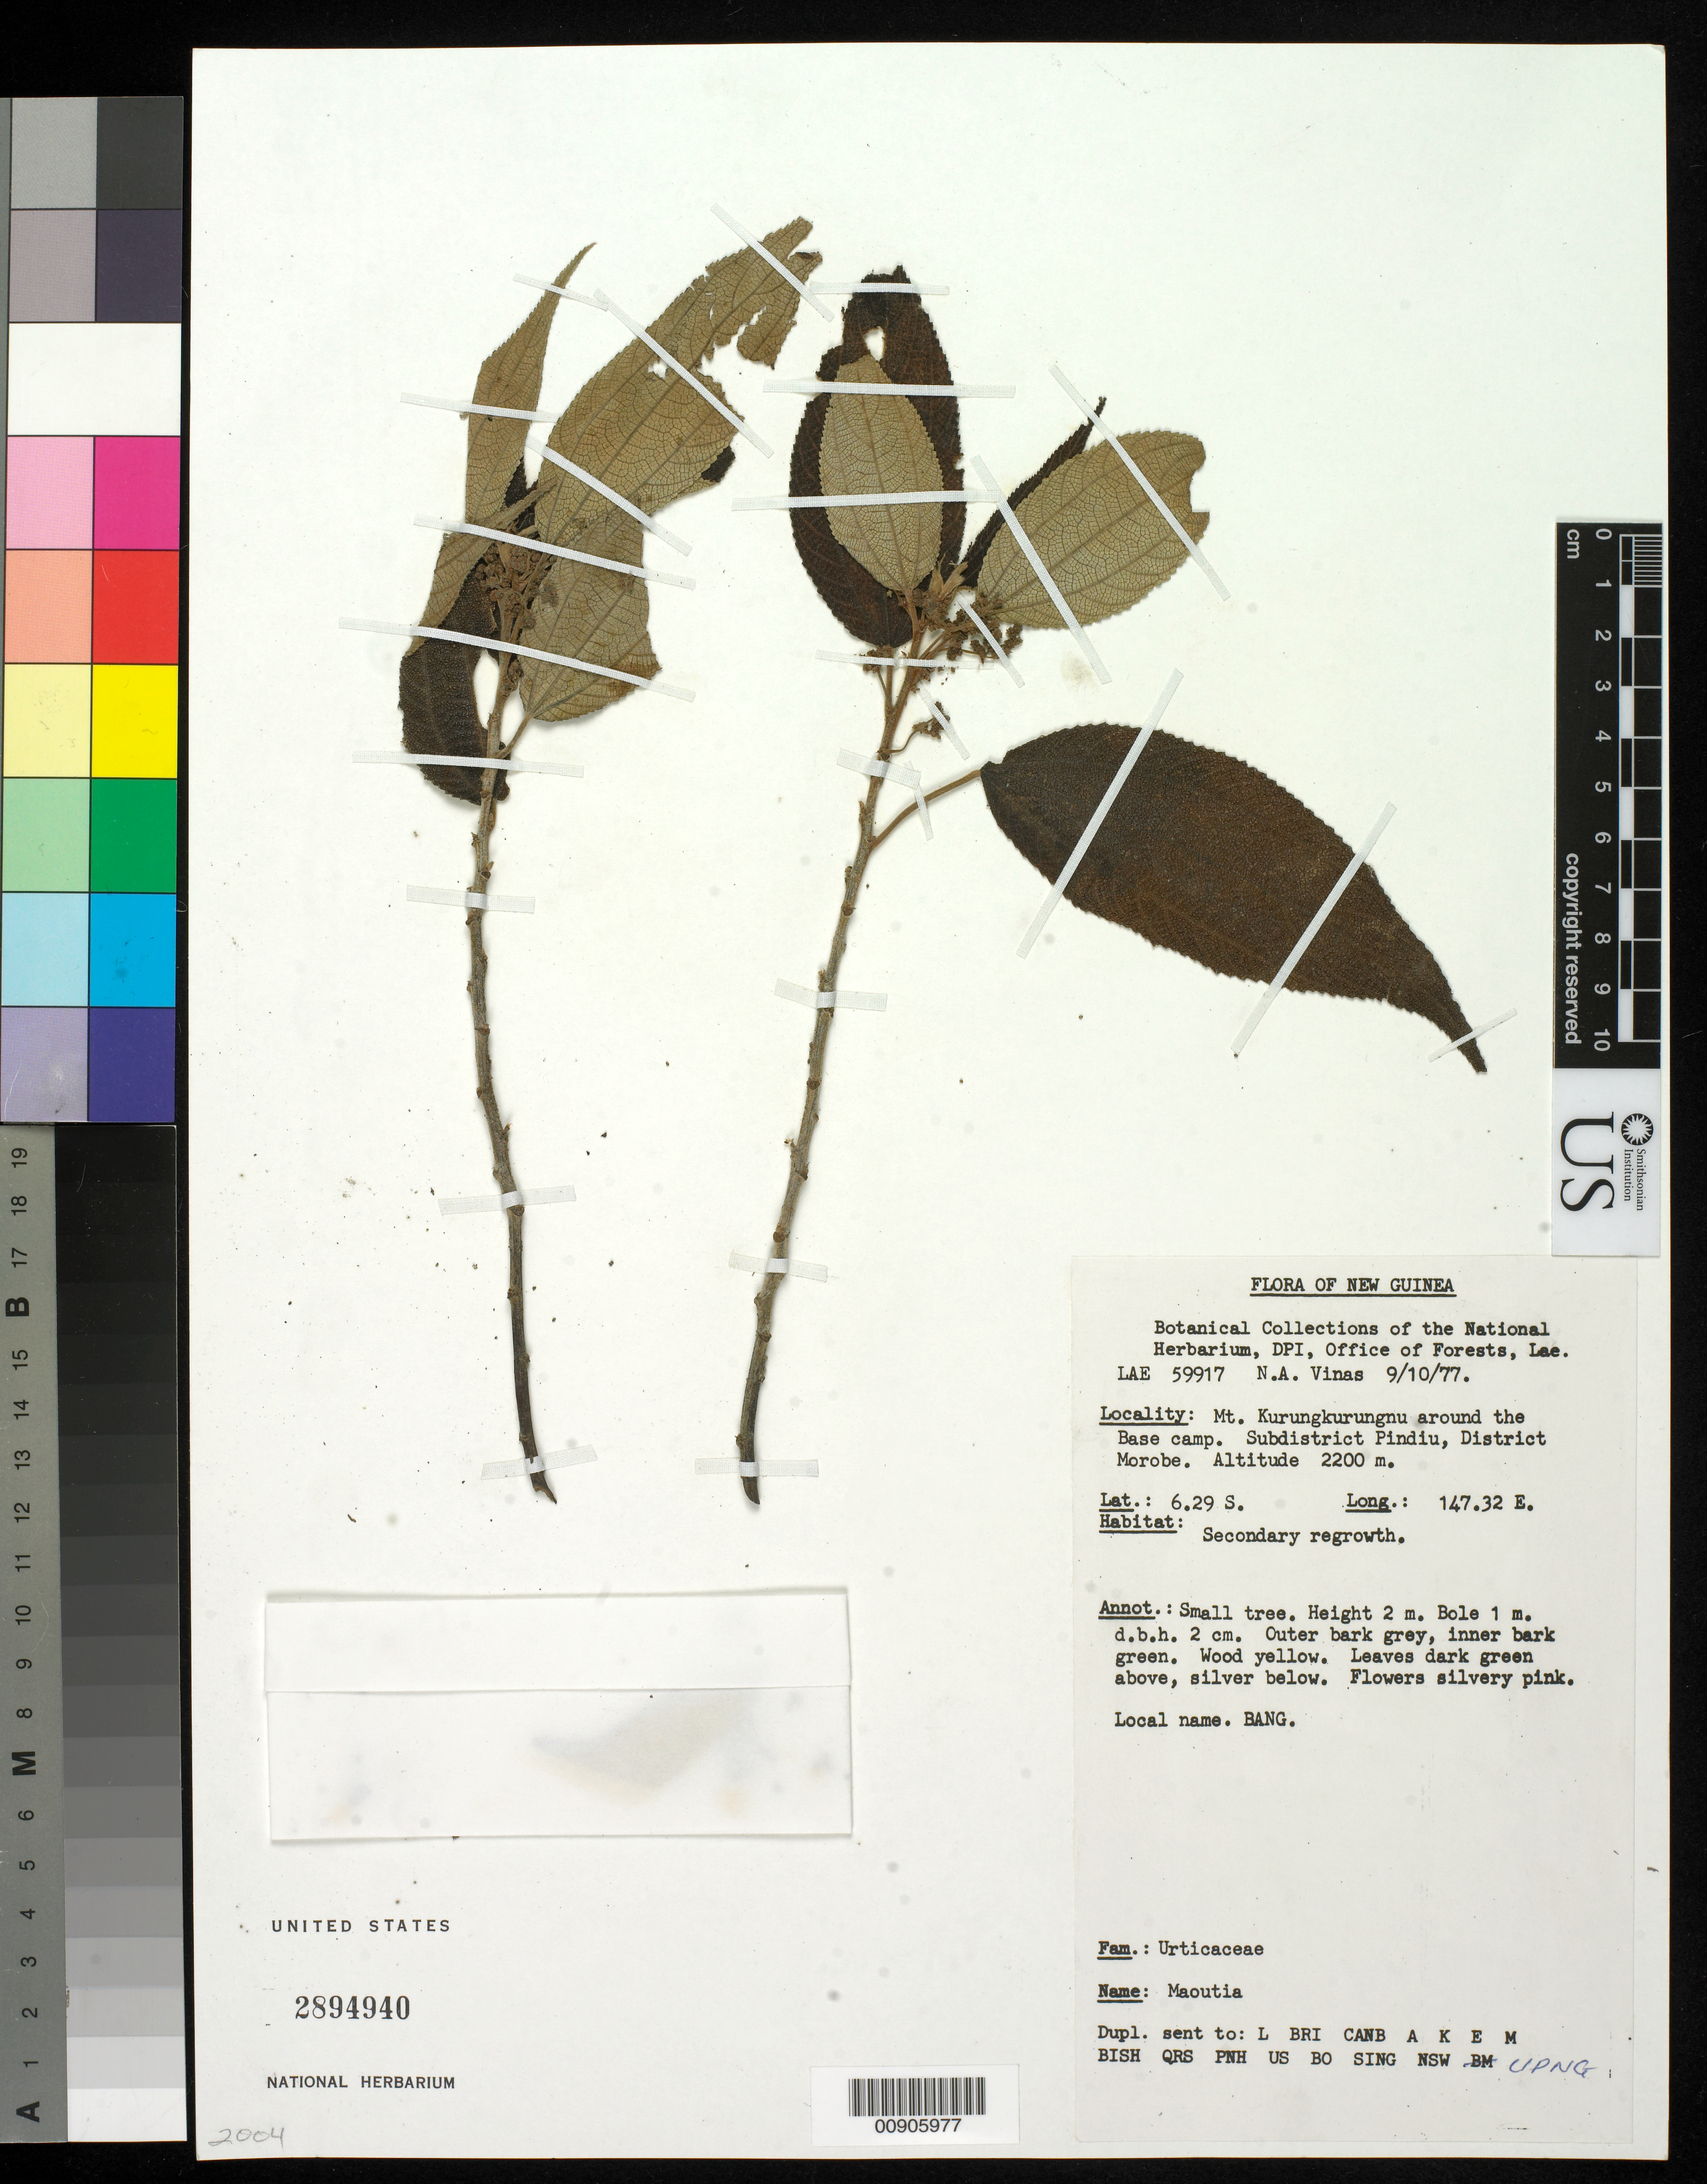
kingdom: Plantae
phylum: Tracheophyta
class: Magnoliopsida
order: Rosales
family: Urticaceae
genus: Maoutia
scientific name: Maoutia sp.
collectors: N. Vinas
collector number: LAE 59917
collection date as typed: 09 Oct 1977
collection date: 1977-10-09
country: Papua New Guinea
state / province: Morobe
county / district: Pindiu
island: New Guinea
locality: Mt. Kurungkurungnu around the Base camp. Subdistrict Pindiu, District Morobe.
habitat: Secondary regrowth.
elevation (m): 2200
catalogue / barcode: US 2894940